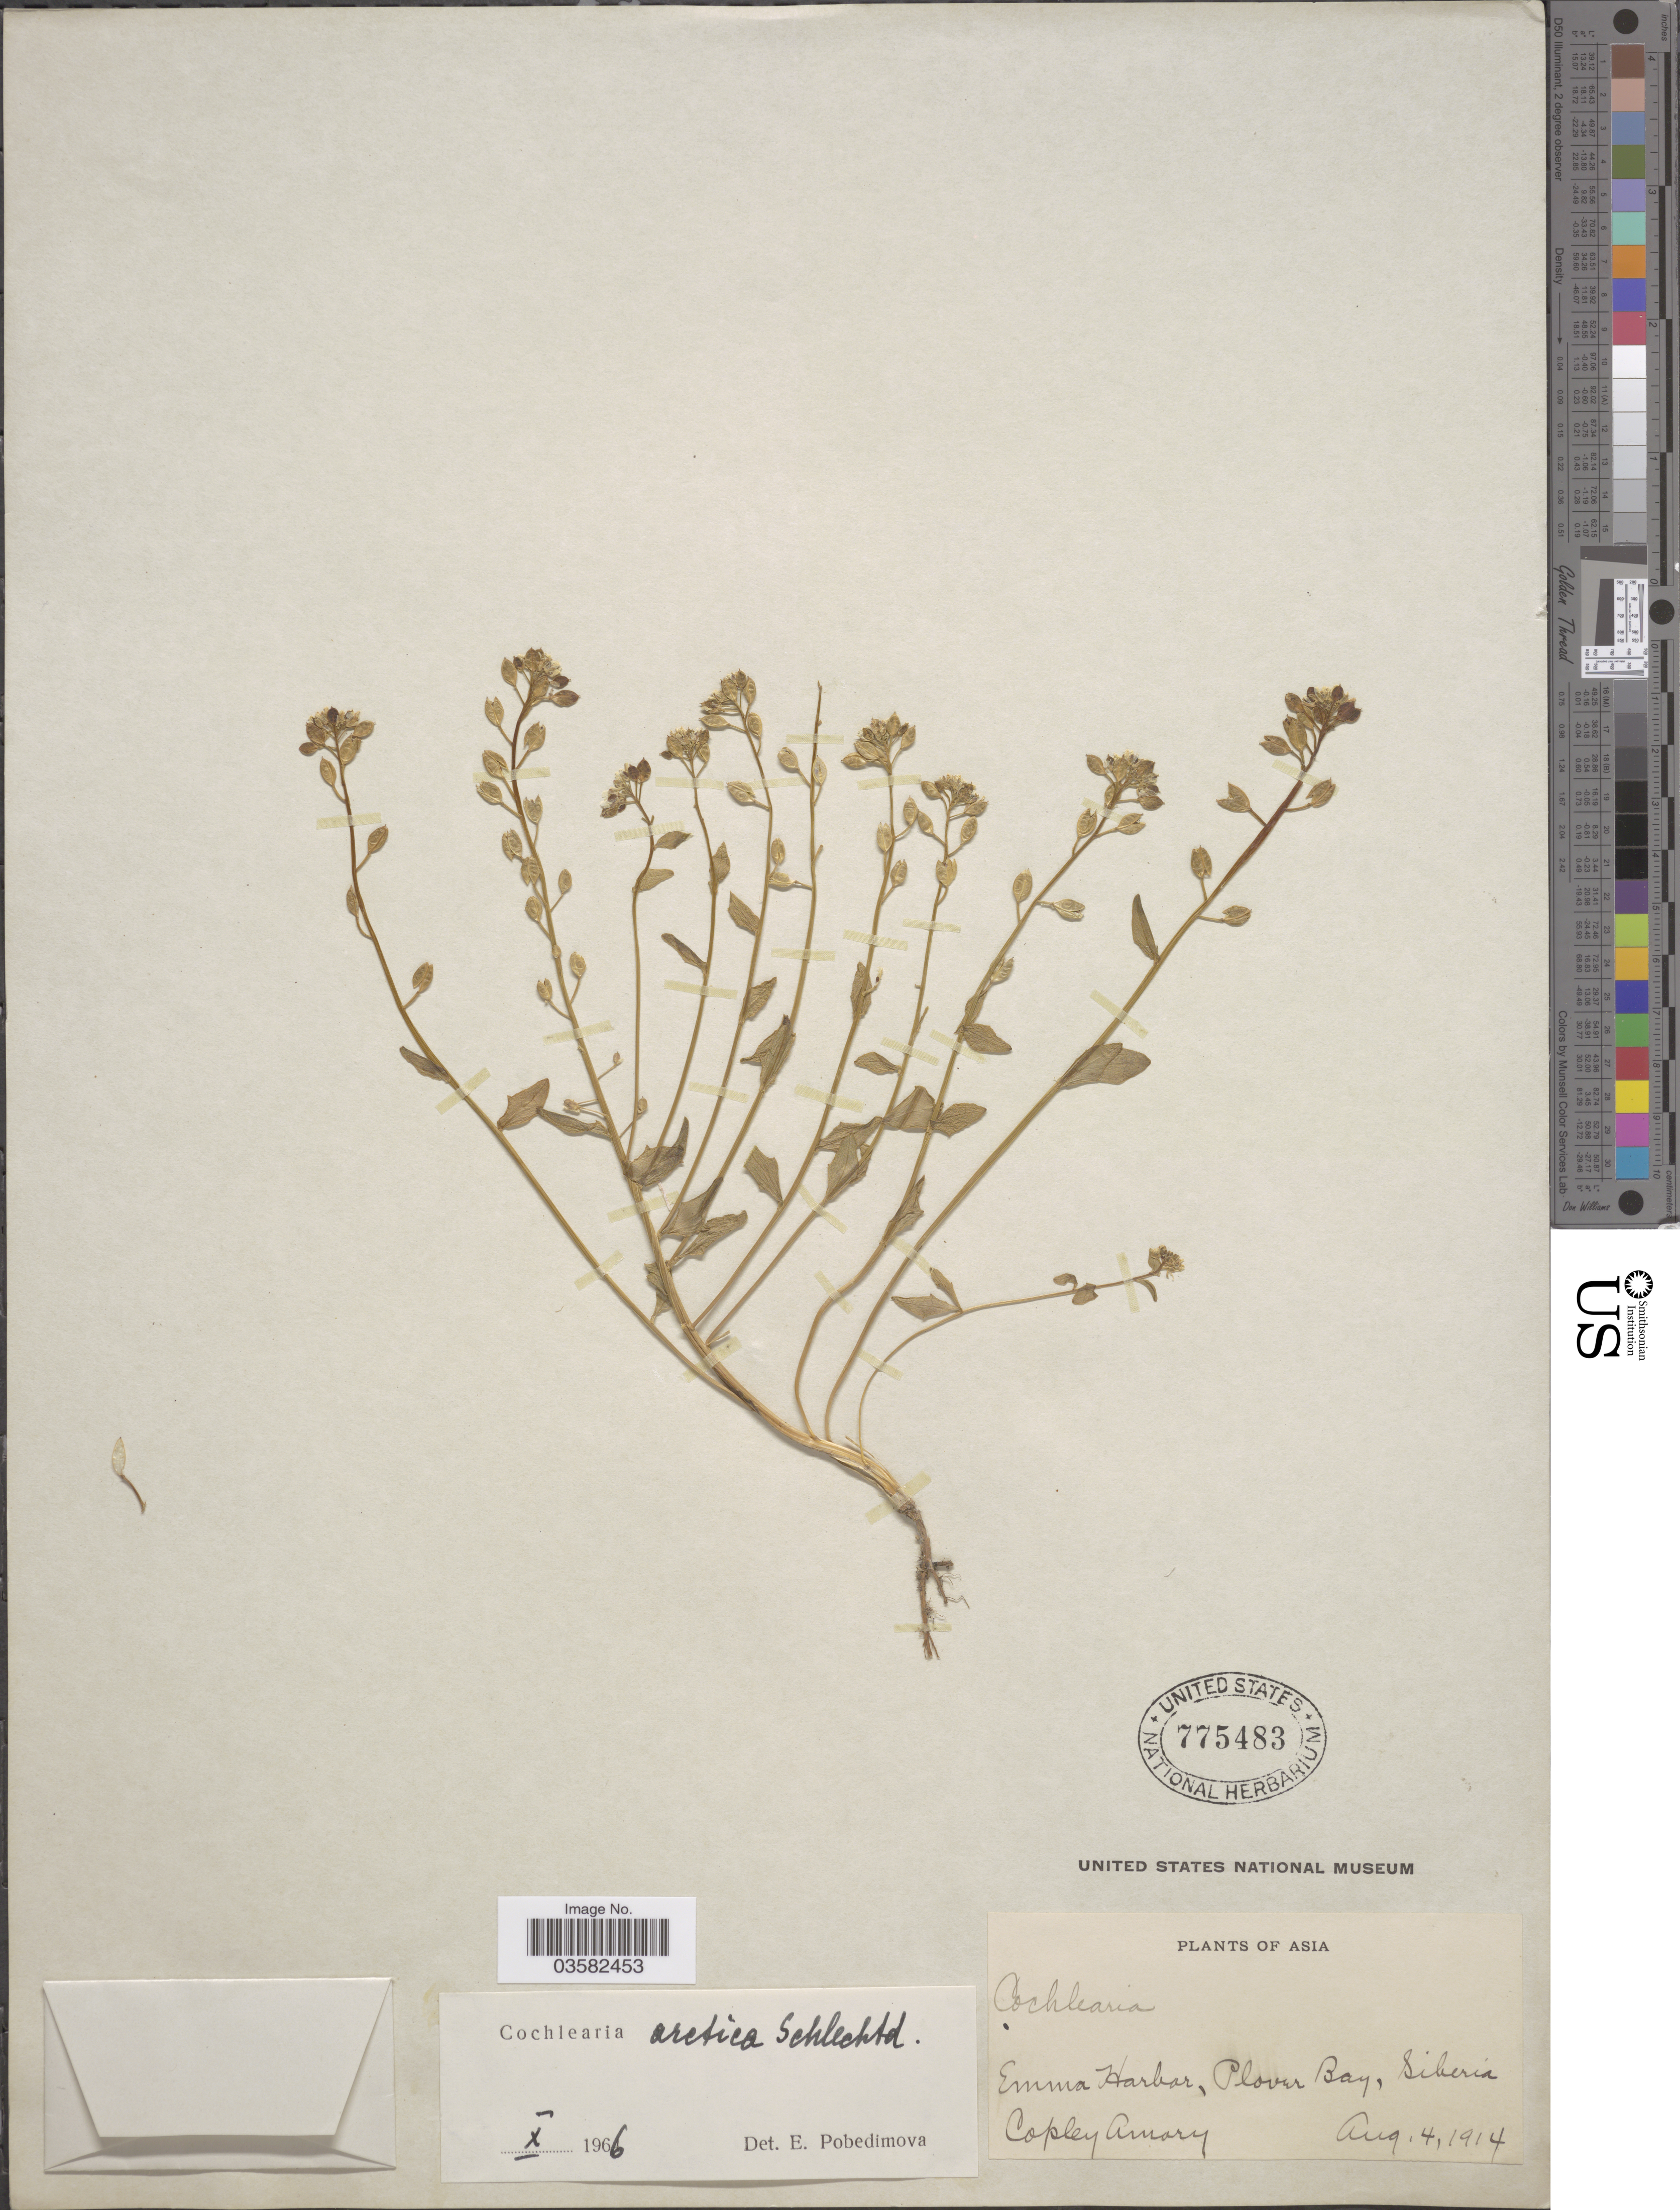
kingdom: Plantae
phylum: Tracheophyta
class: Magnoliopsida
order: Brassicales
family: Brassicaceae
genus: Cochlearia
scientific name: Cochlearia arctica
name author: Schltdl. ex DC.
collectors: C. Amary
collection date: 1914-08-04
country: Russian Federation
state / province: Chukotka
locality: Asia. Emma Harbor, Plover Bay, Siberia.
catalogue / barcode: US 775483